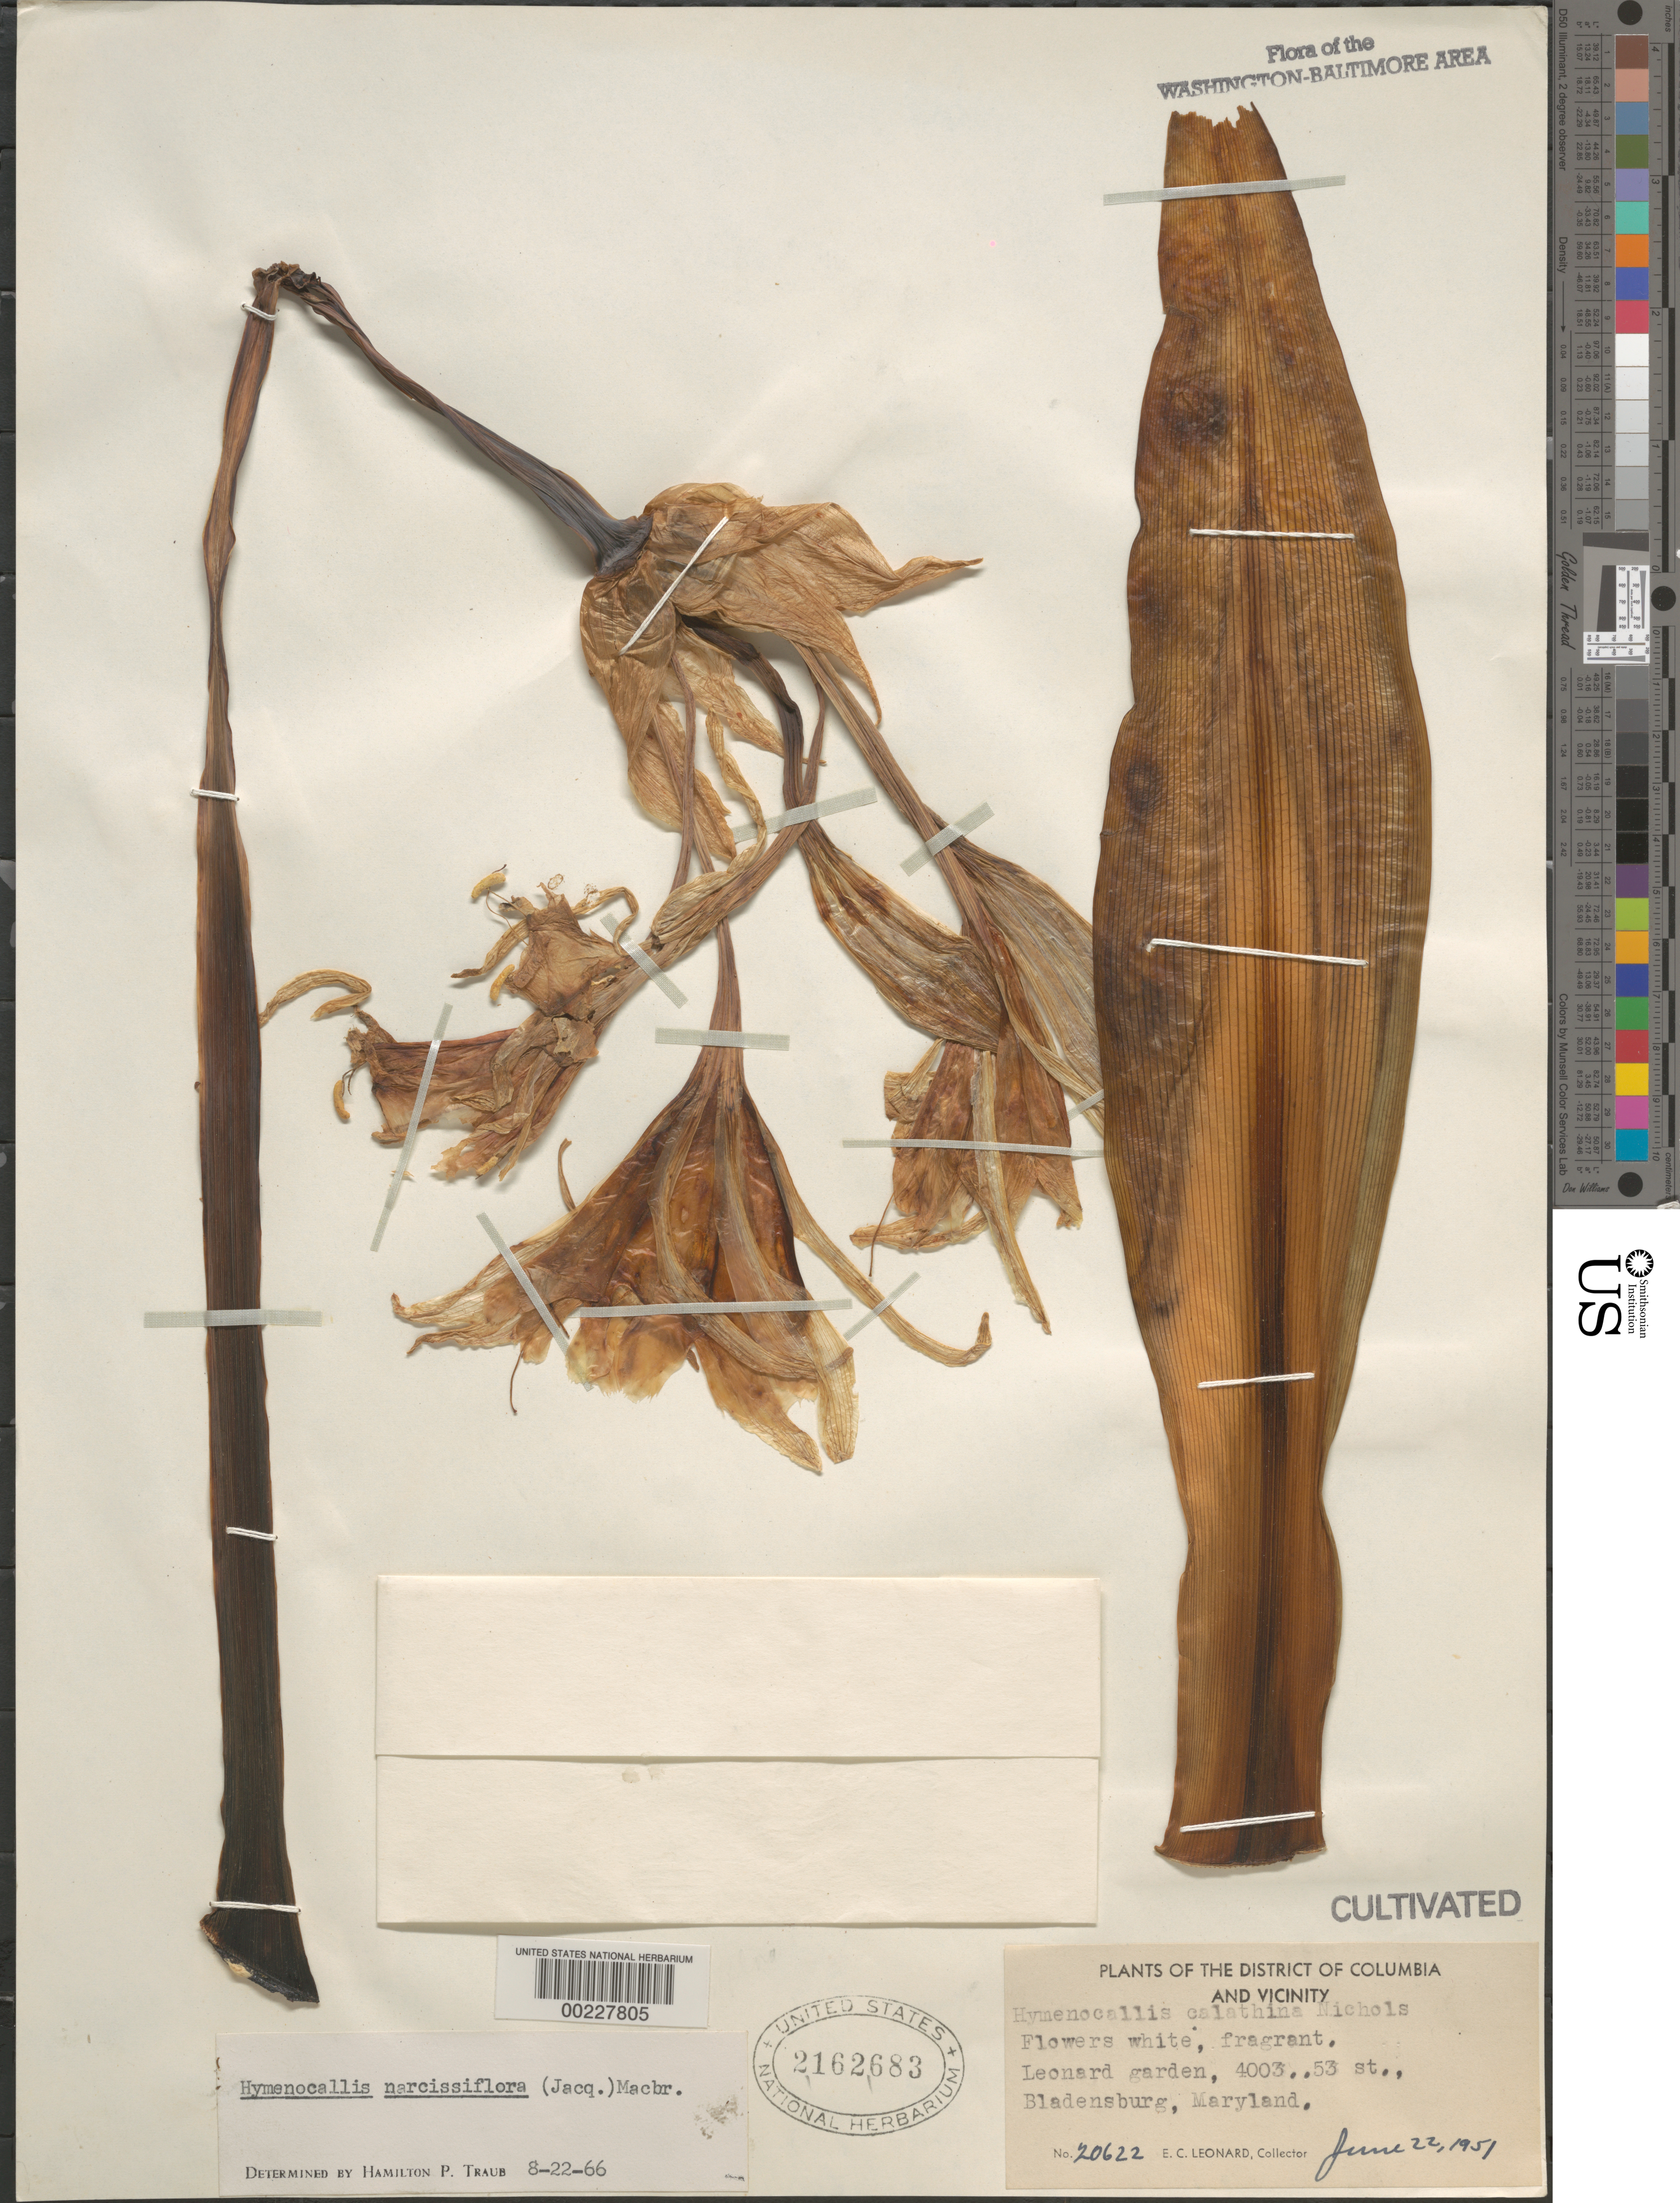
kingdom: Plantae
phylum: Tracheophyta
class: Liliopsida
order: Asparagales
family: Amaryllidaceae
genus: Hymenocallis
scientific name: Hymenocallis narcissiflora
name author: (Jacq.) J.F. Macbr.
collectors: E. C. Leonard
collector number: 20622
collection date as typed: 22 Jun 1951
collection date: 1951-06-22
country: United States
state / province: Maryland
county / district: Prince George's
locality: Bladensburg, 4003 53 St., Leonard garden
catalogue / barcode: US 2162683